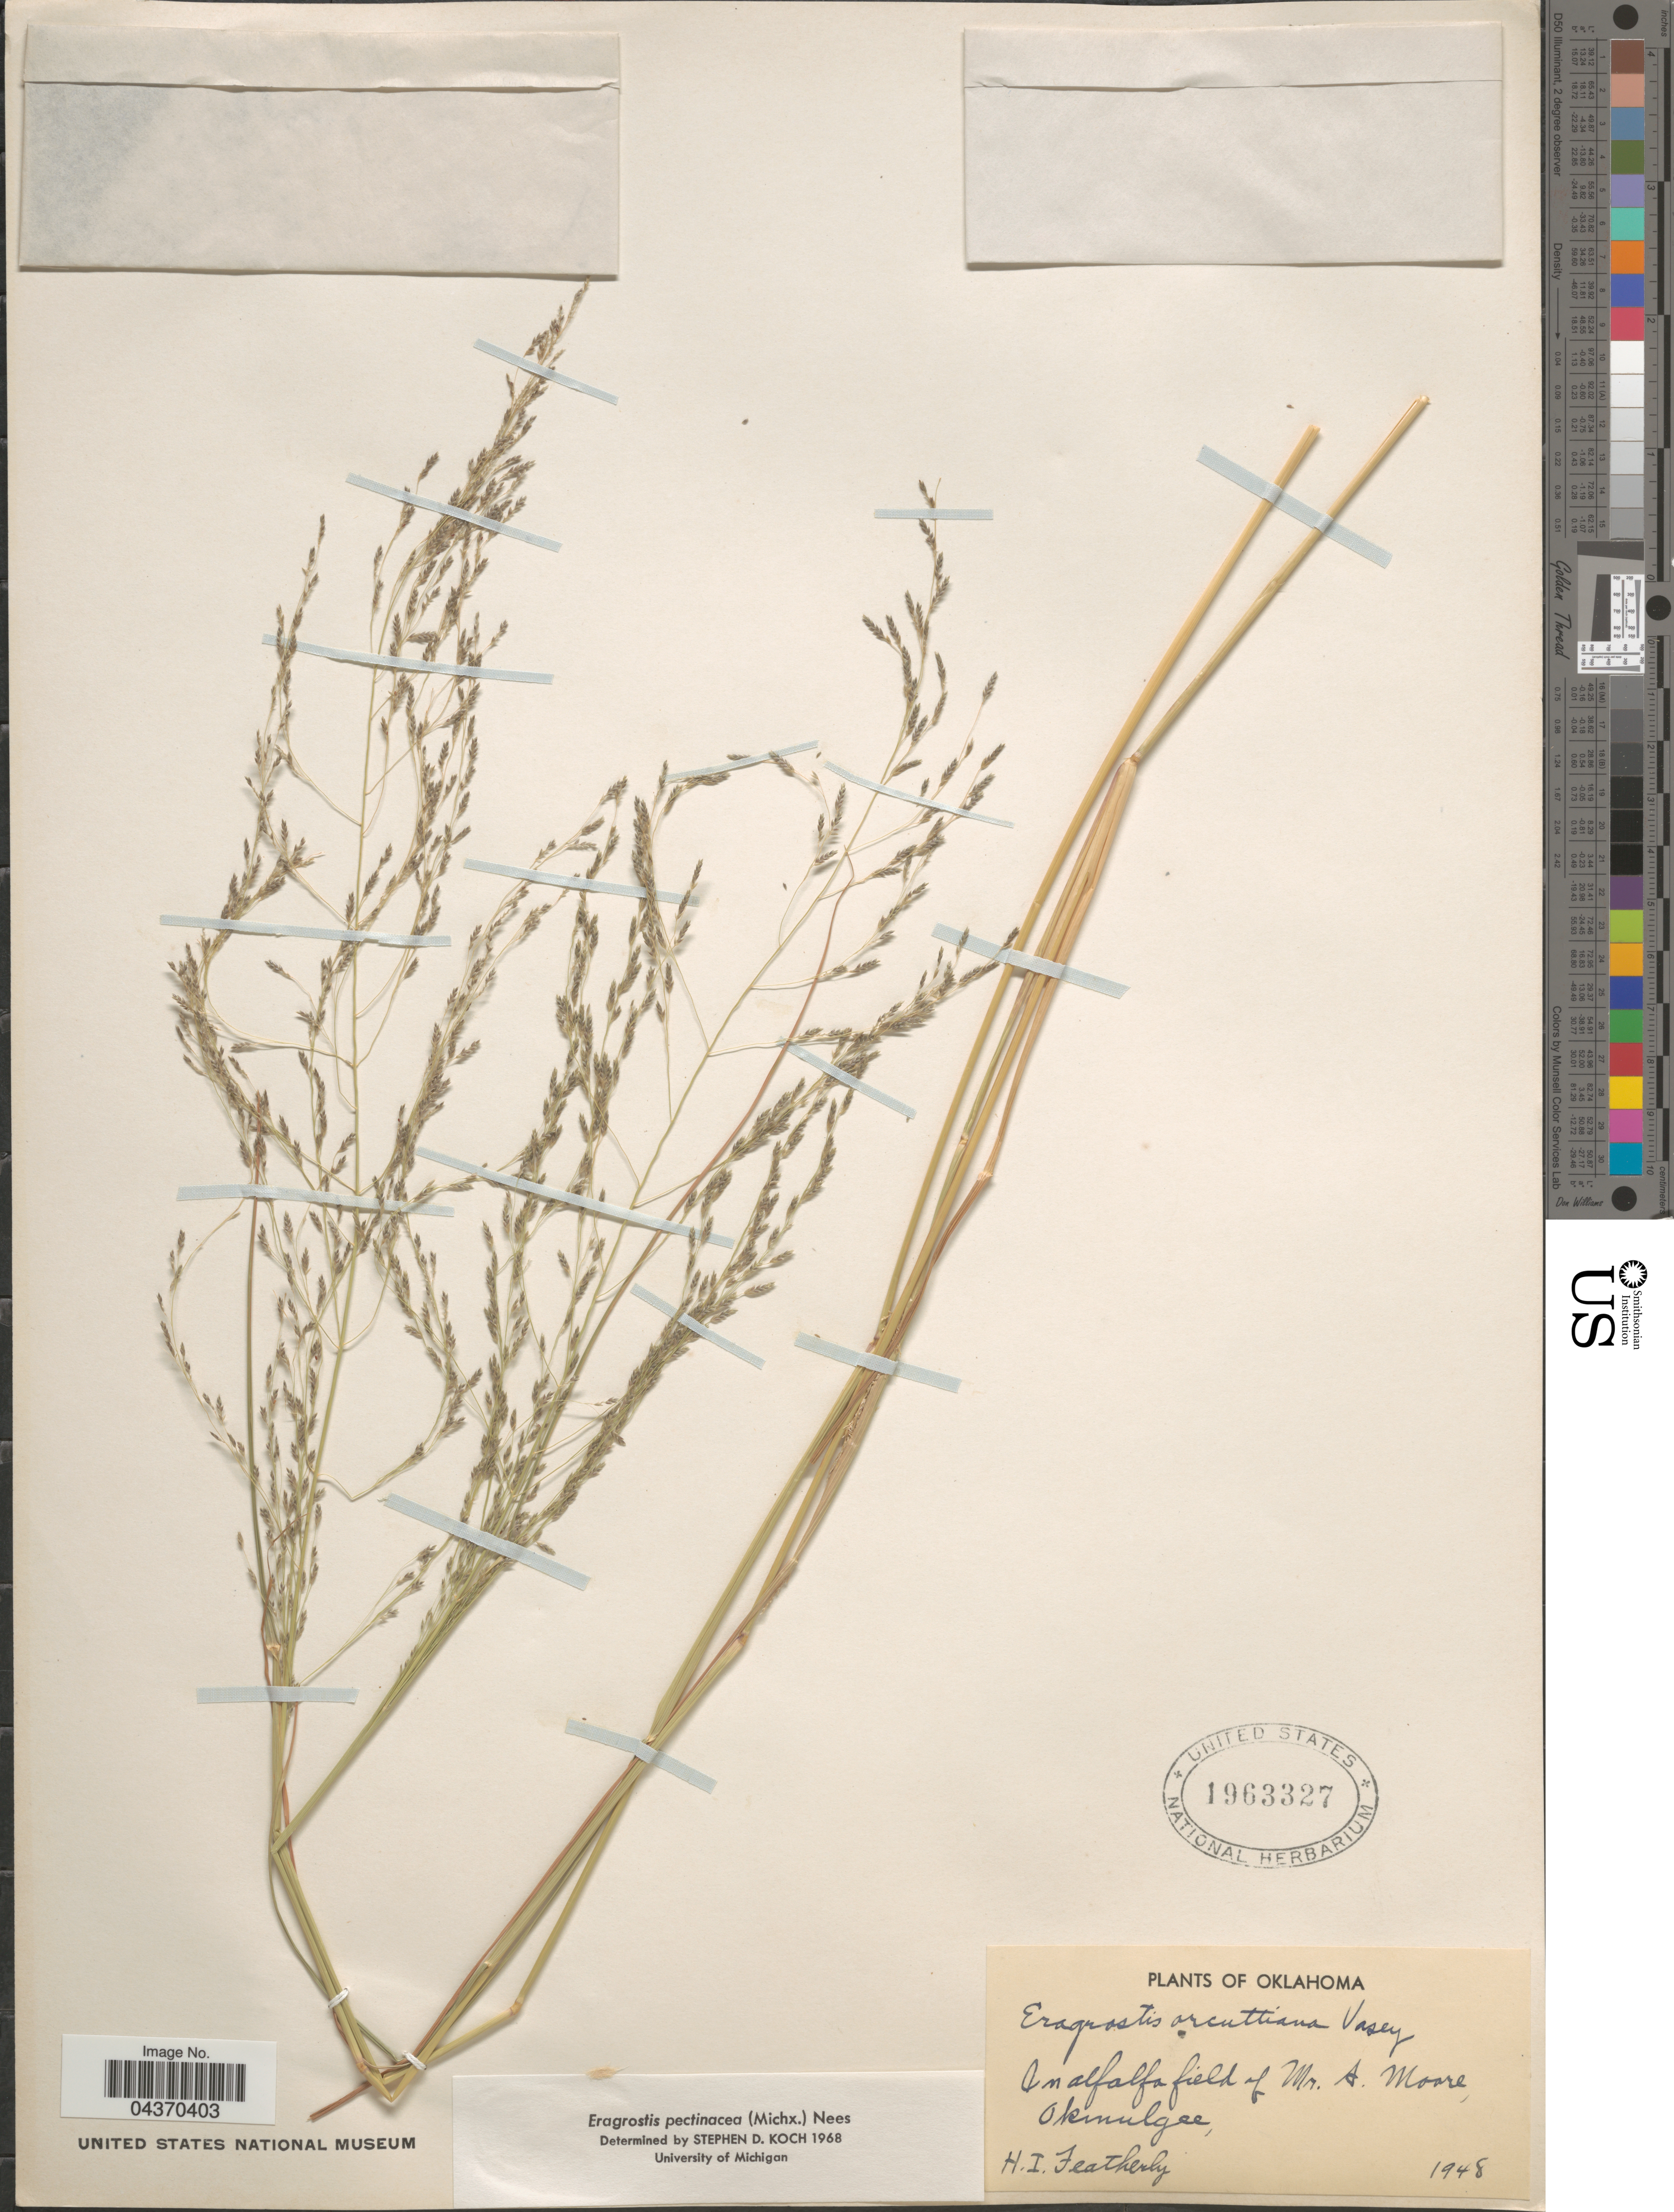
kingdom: Plantae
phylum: Tracheophyta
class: Liliopsida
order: Poales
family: Poaceae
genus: Eragrostis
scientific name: Eragrostis pectinacea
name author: (Michx.) Nees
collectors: H. Featherly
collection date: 1948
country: United States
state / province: Oklahoma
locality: In alfalfa field of Mr. A. Moore, Okmulgee.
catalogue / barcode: US 1963327